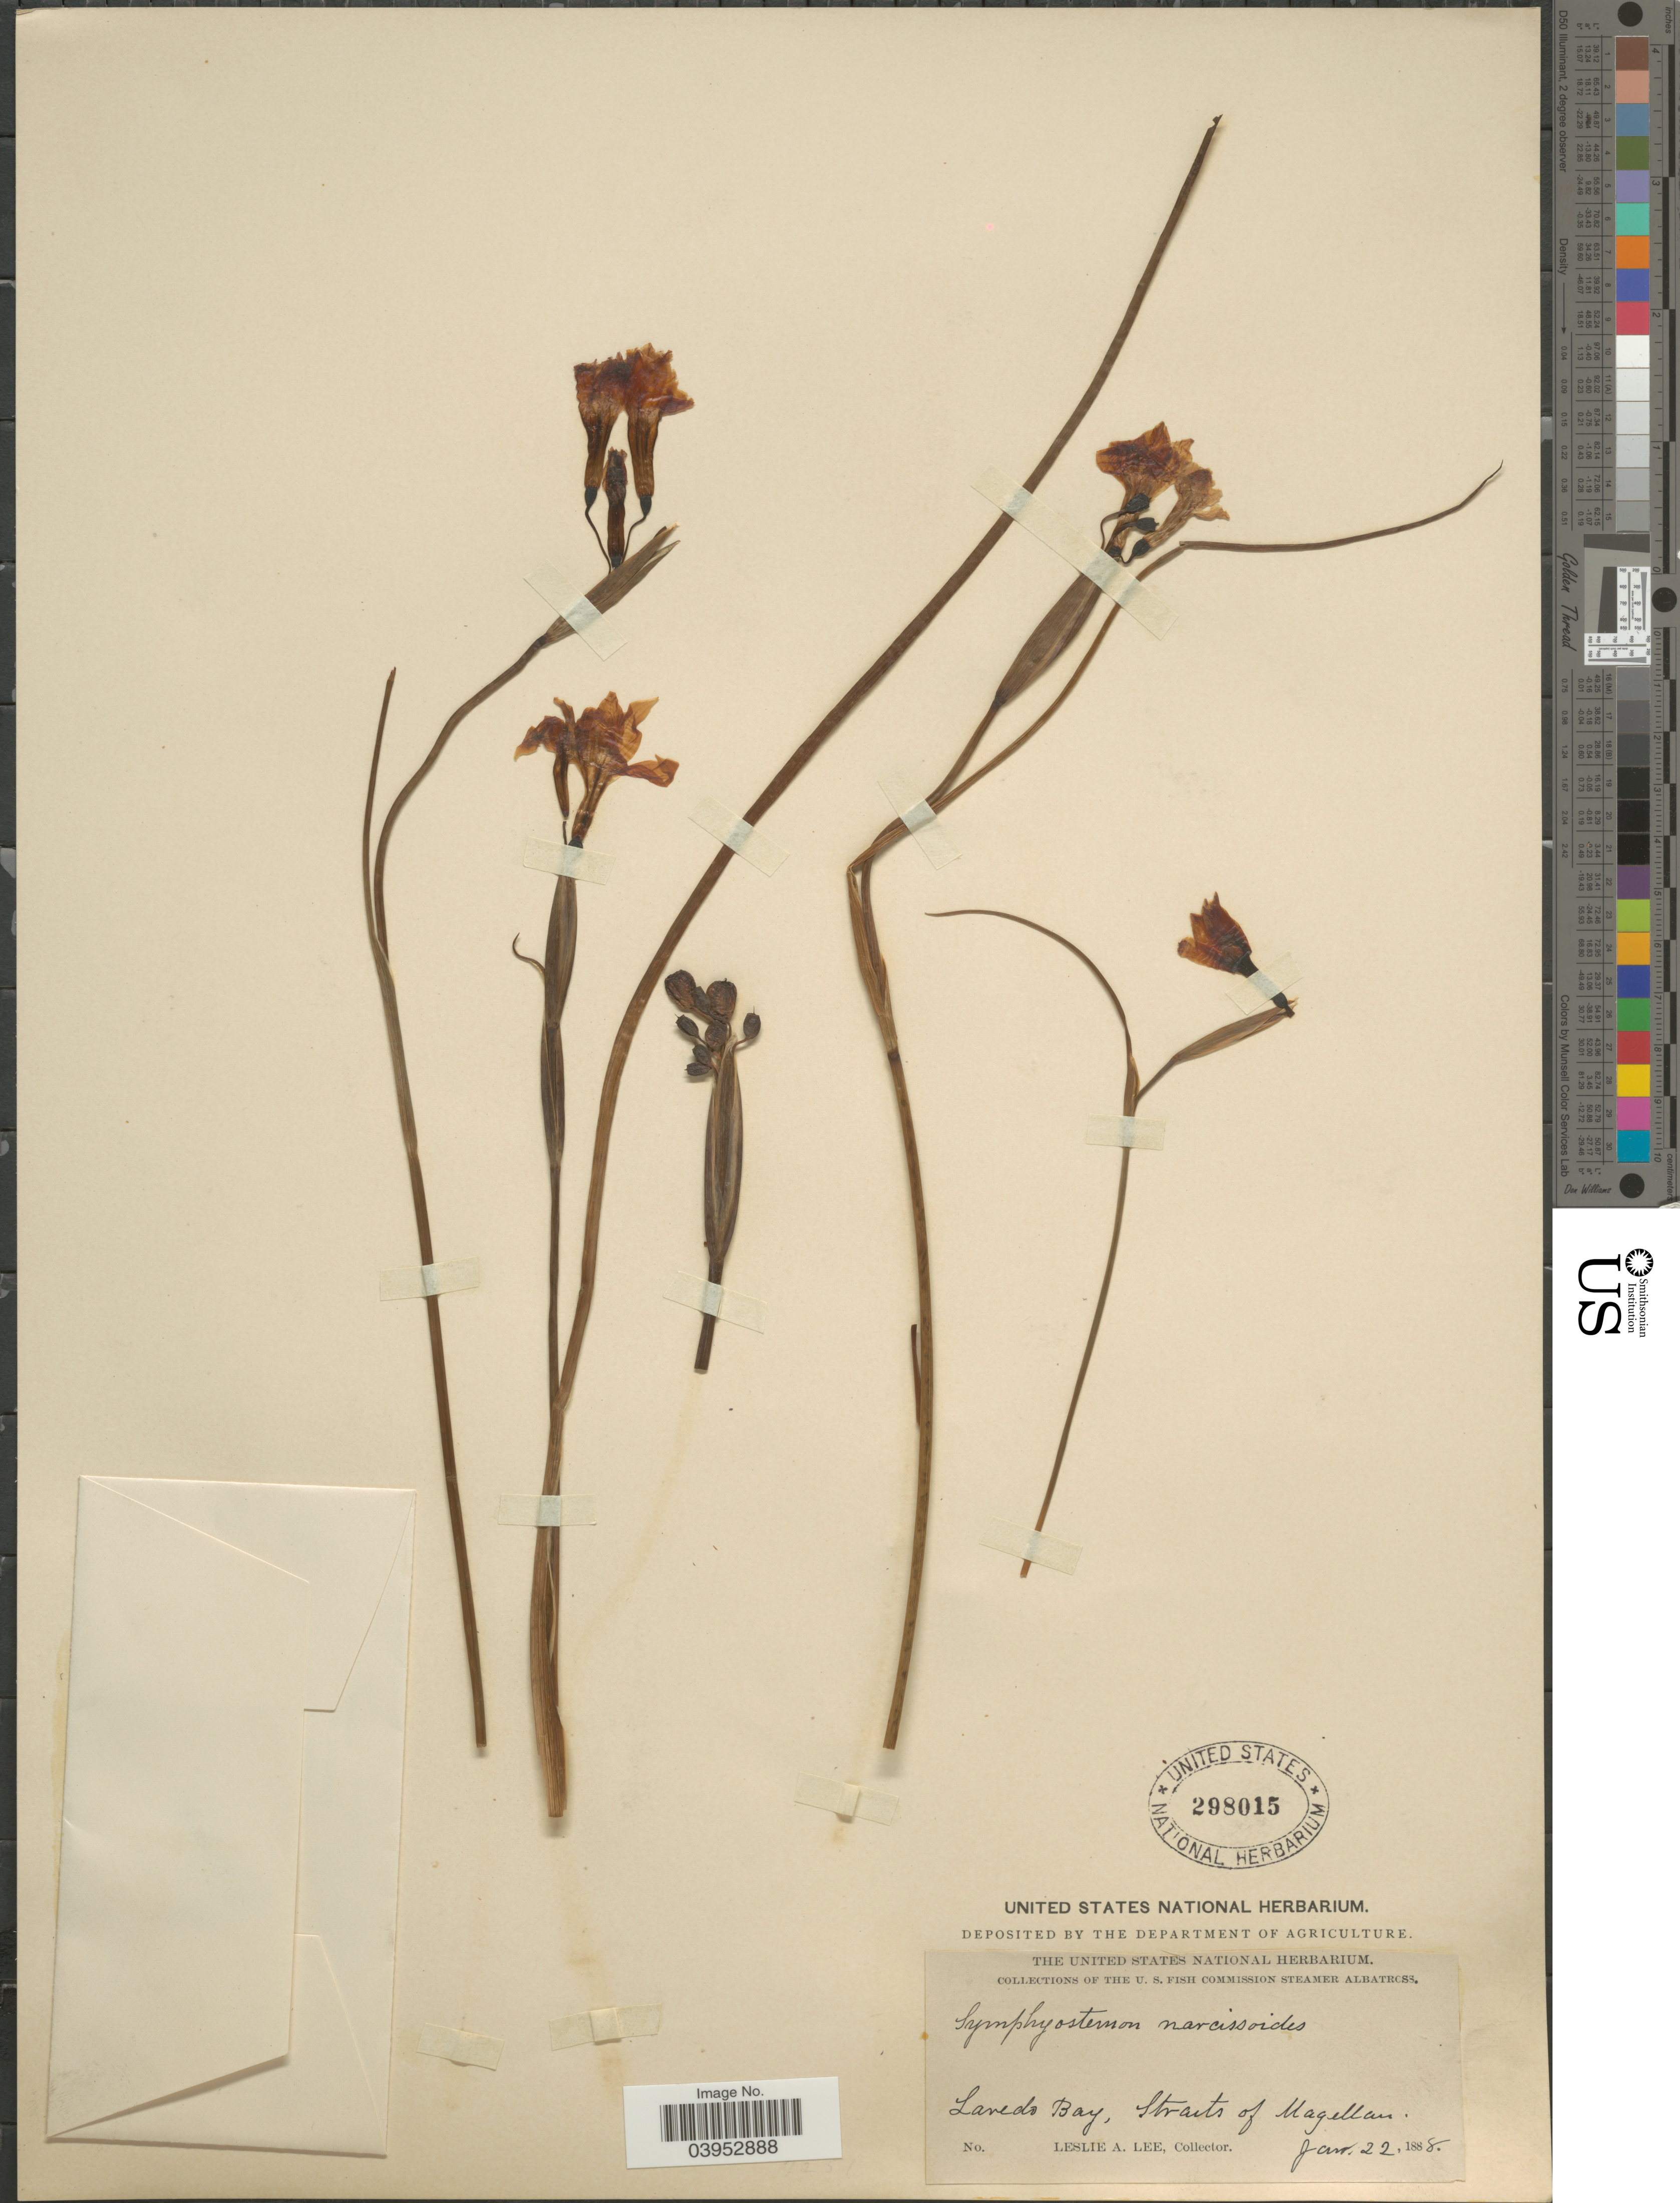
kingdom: Plantae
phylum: Tracheophyta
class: Liliopsida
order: Asparagales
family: Iridaceae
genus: Olsynium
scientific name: Olsynium biflorum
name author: (Thunb.) Goldblatt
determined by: Strong, Mark T., (BOT), Smithsonian Institution - National Museum of Natural History (UNITED STATES)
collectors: L. Lee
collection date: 1888-01-22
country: Chile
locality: Laredo Bay, Straits of Magellan.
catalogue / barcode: US 298015